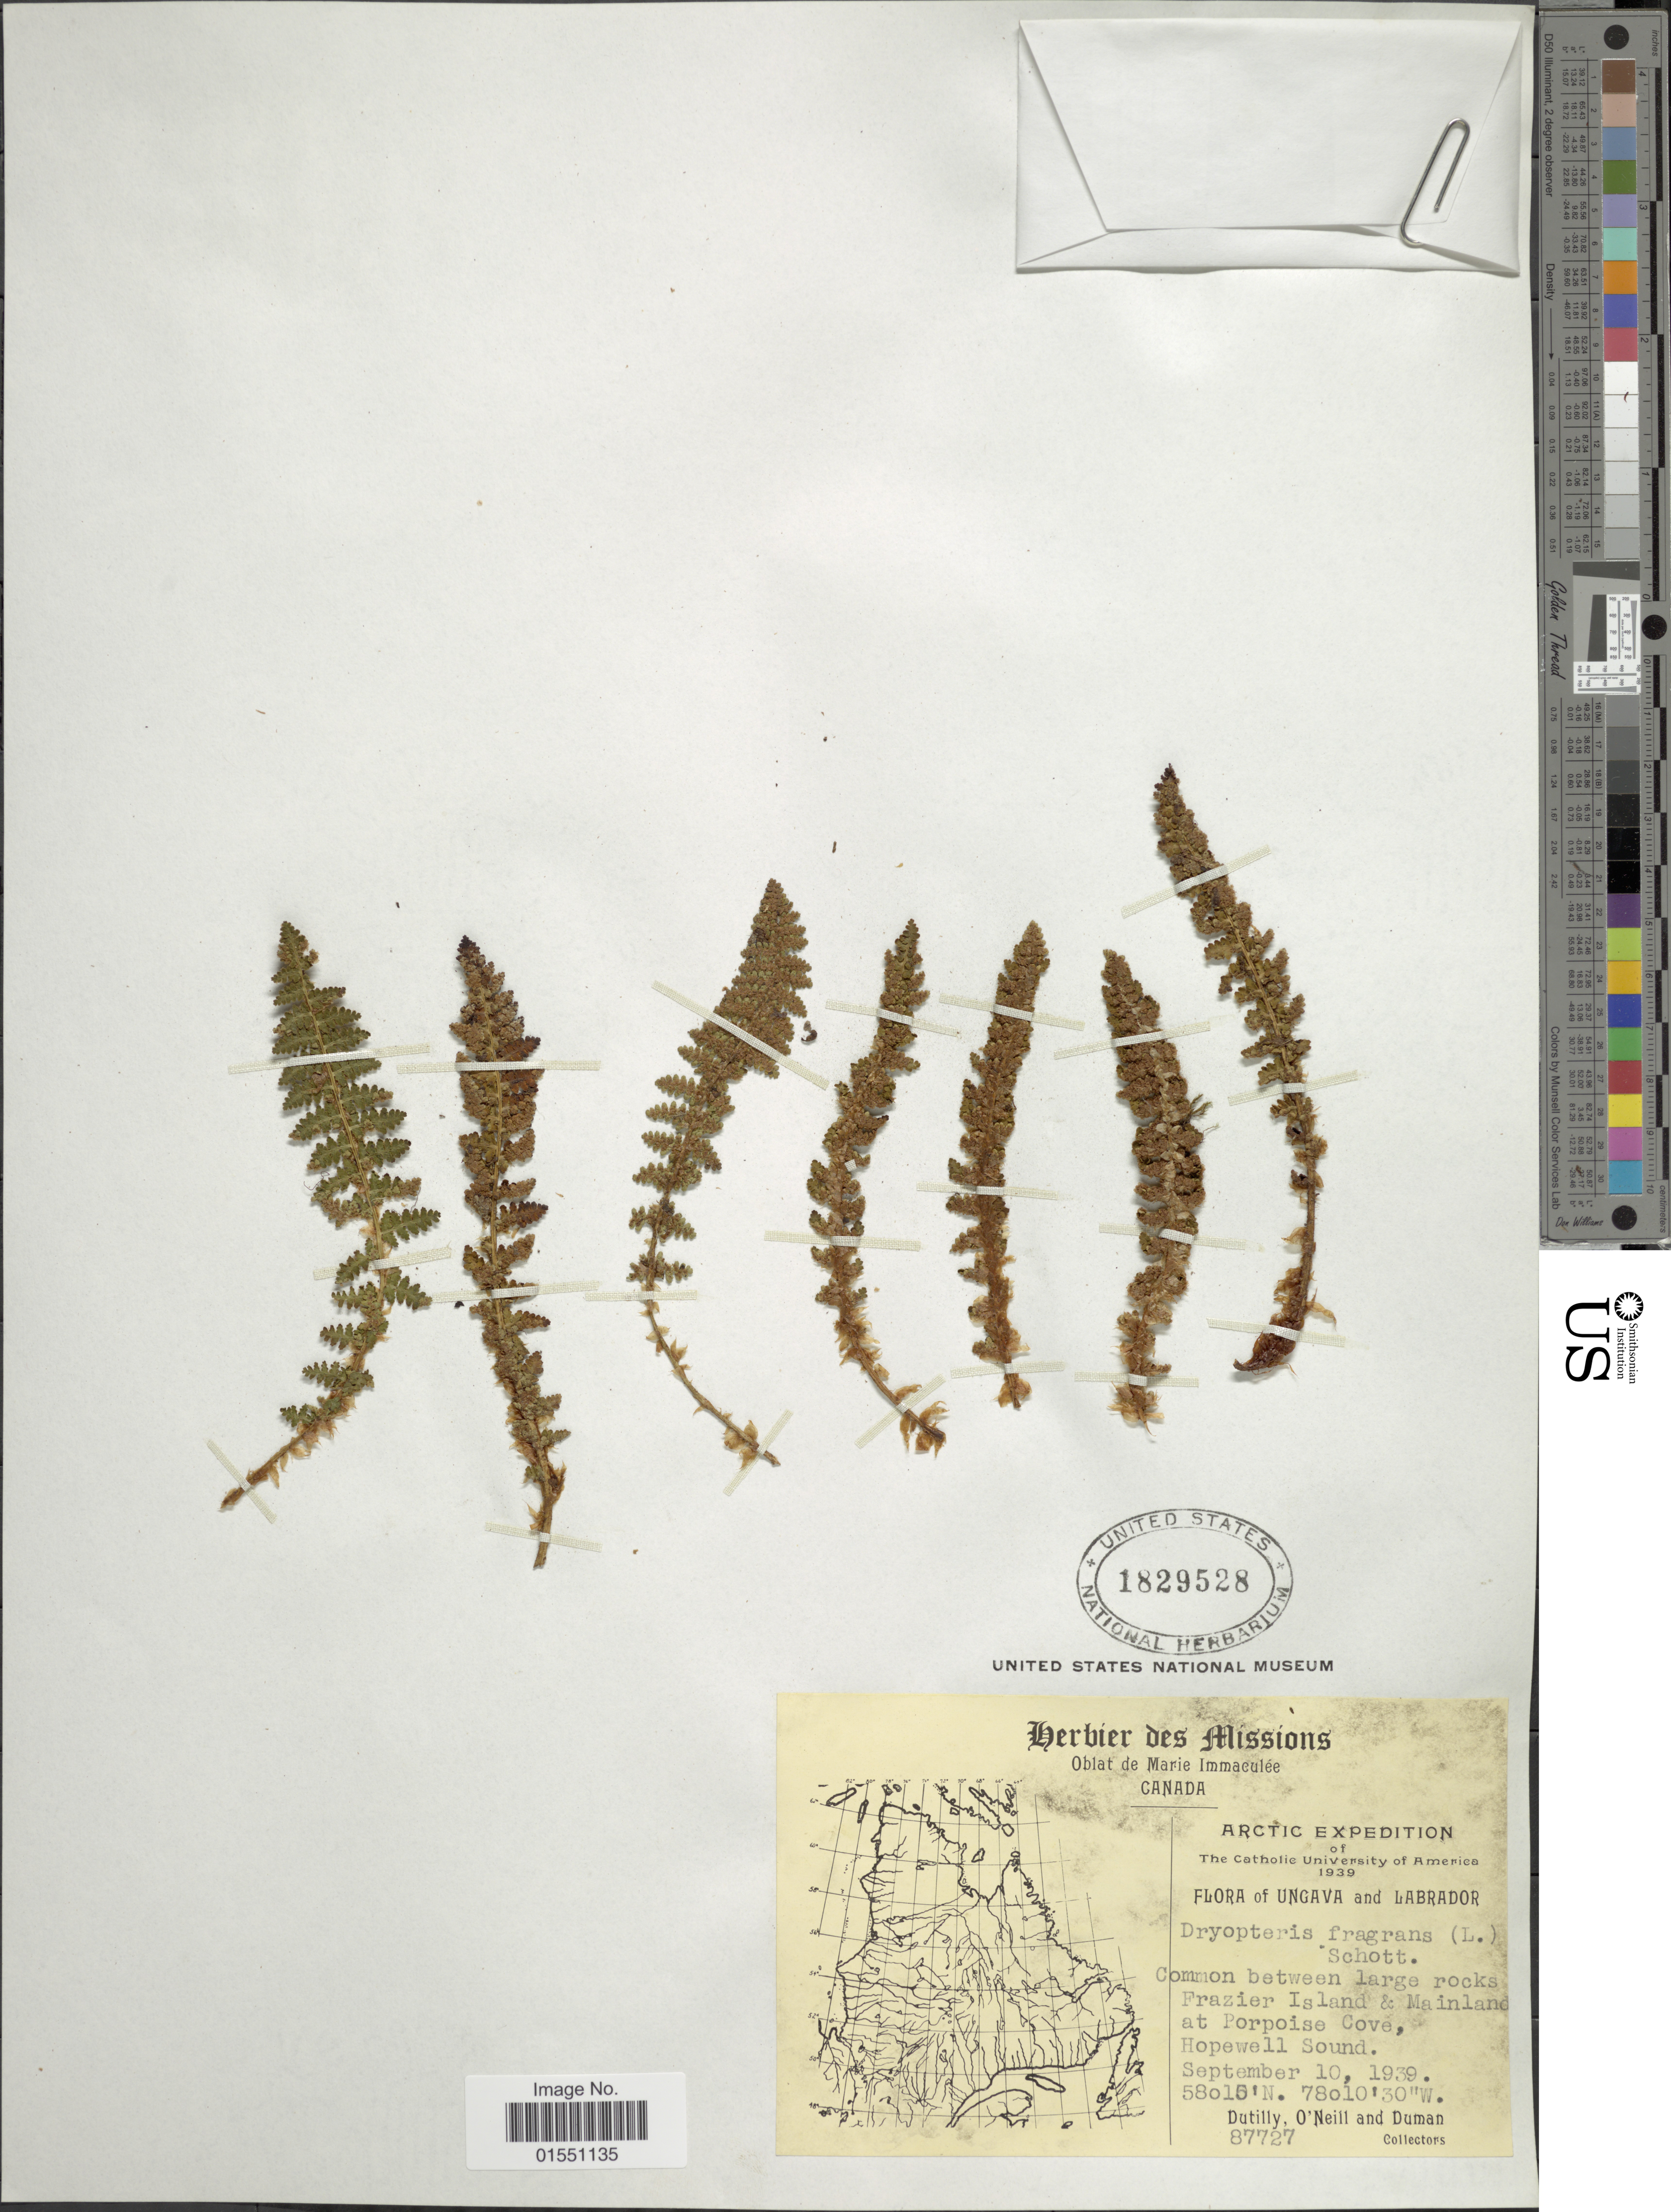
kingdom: Plantae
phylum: Tracheophyta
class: Polypodiopsida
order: Polypodiales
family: Dryopteridaceae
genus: Dryopteris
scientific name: Dryopteris fragrans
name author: (L.) Schott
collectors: -. Dutilly, O'Neill, -- & -. Duman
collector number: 87727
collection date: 1939-09-10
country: Canada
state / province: Newfoundland and Labrador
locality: Ungava and Labrador. Frazier Island & Mainland at Porpoise Cove, Hopewell Sound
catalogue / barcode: US 1829528